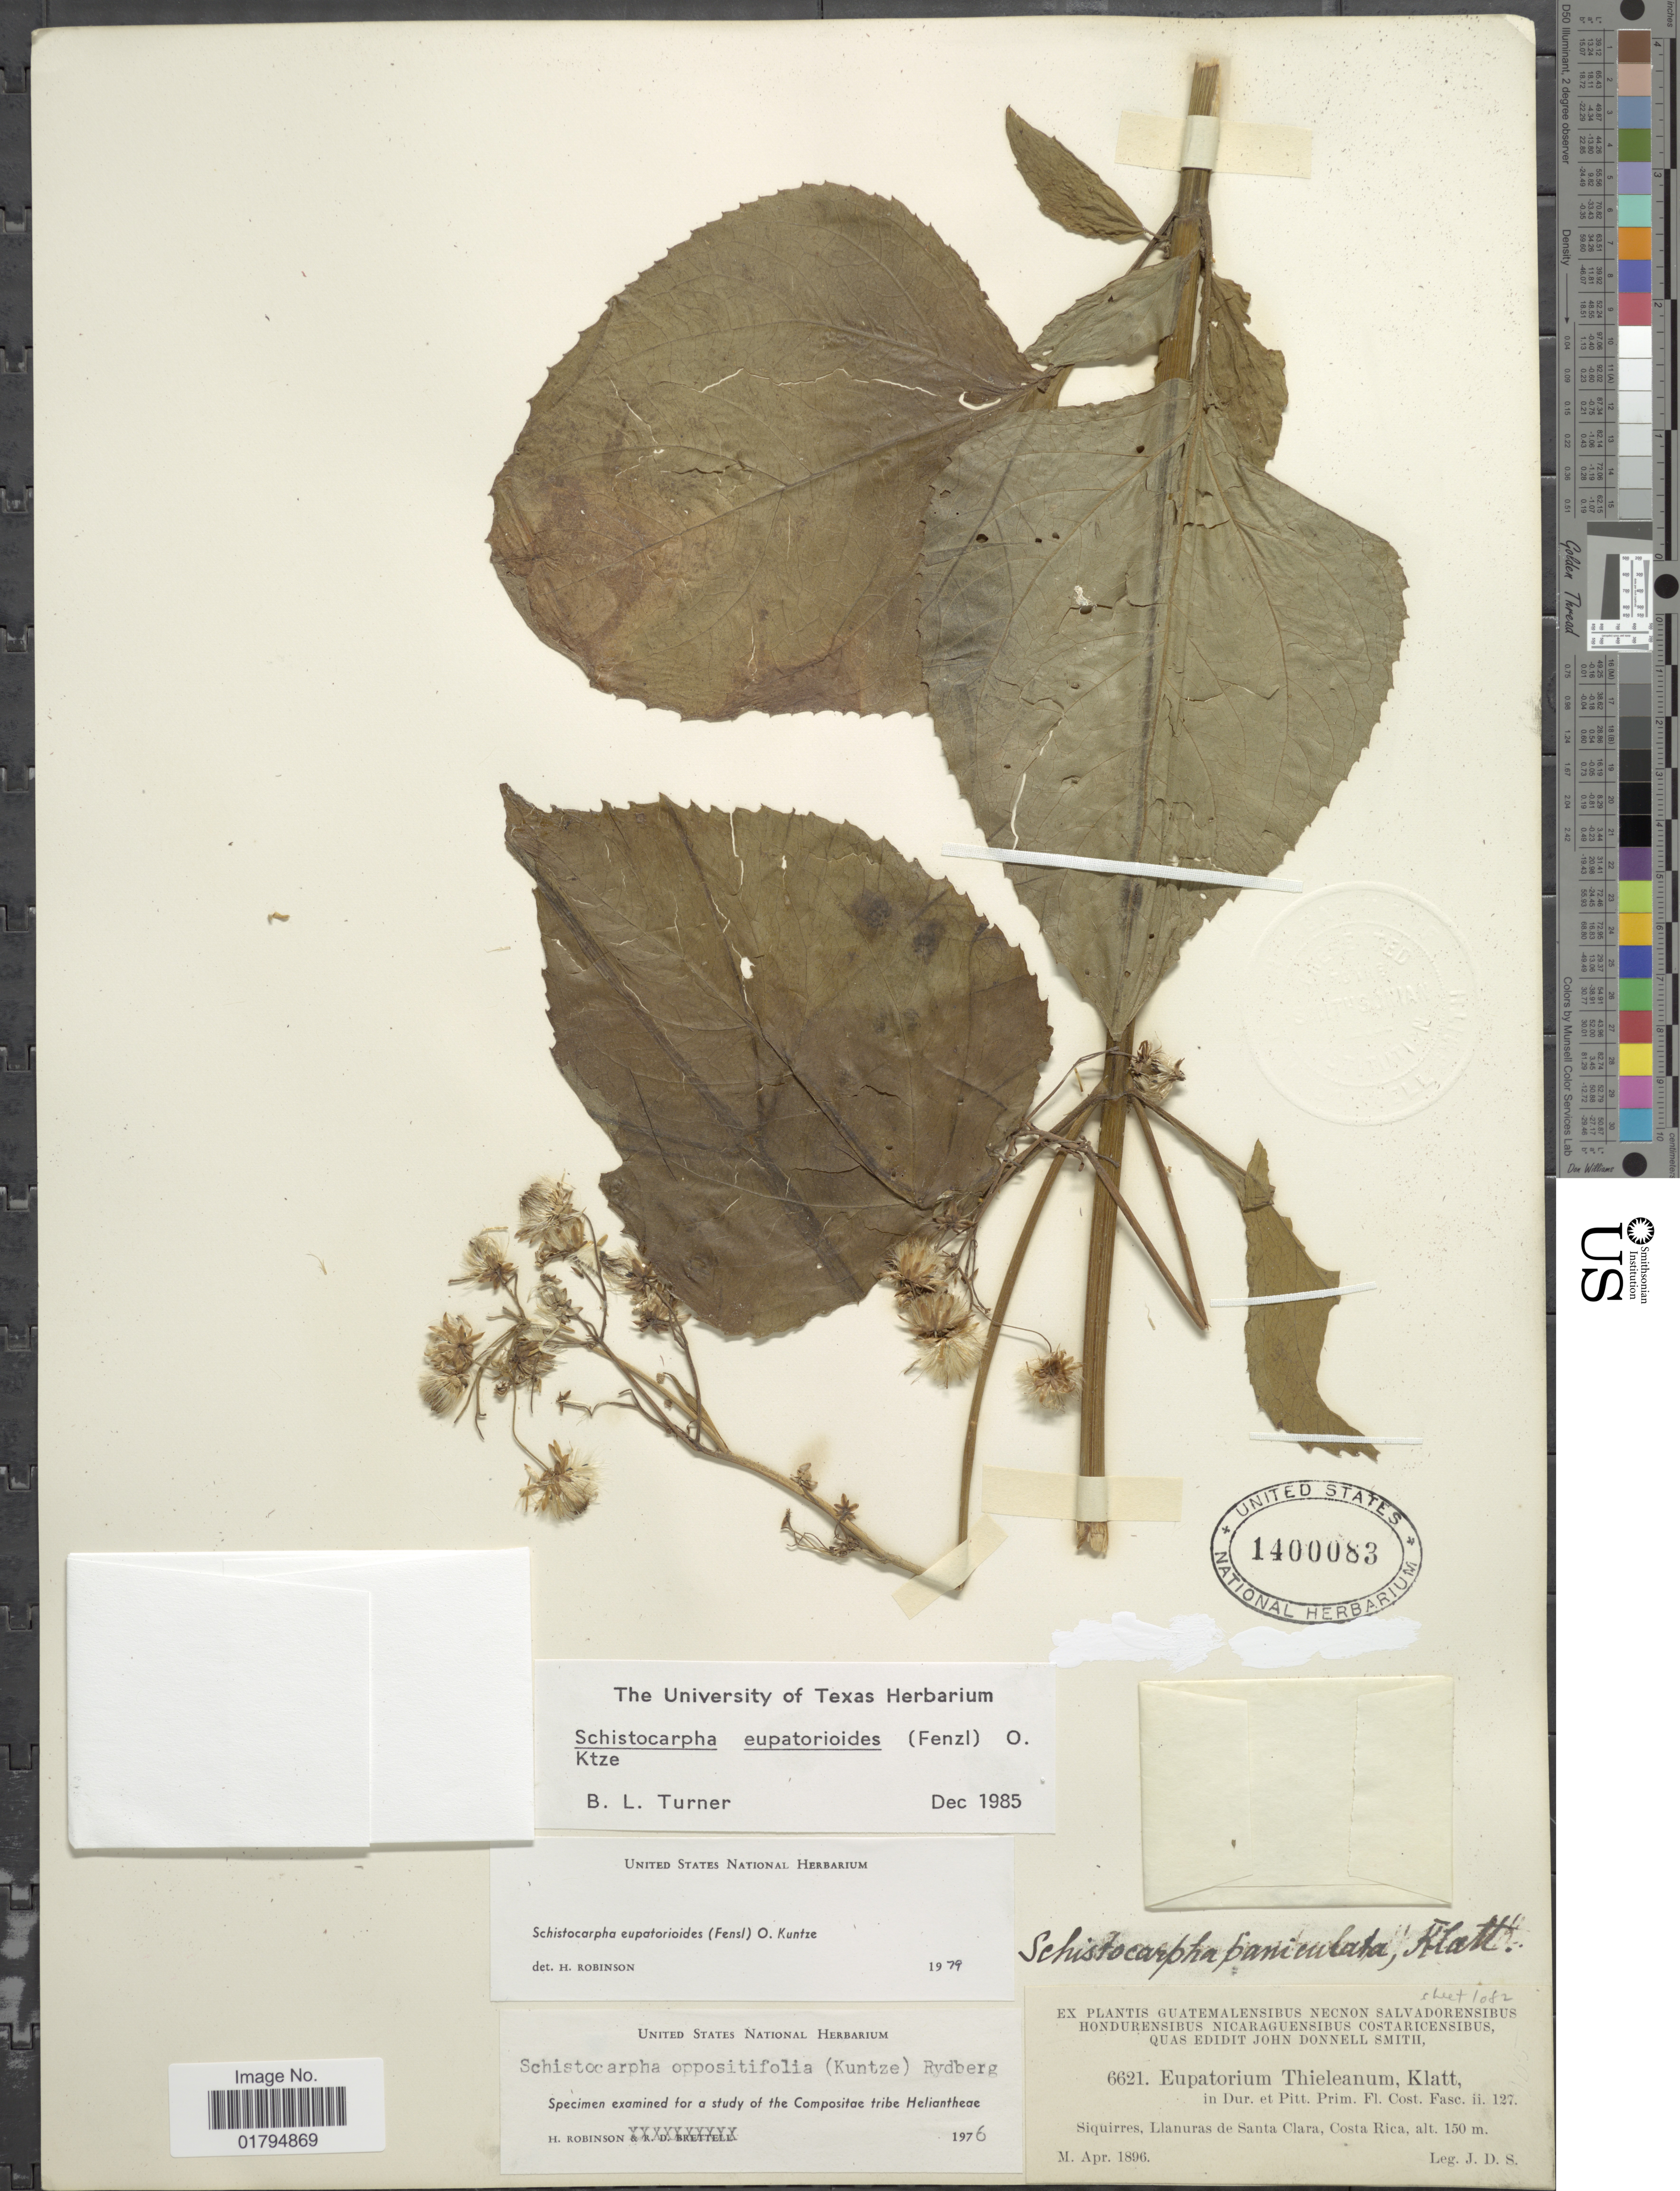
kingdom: Plantae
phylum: Tracheophyta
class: Magnoliopsida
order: Asterales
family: Asteraceae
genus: Schistocarpha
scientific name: Schistocarpha eupatorioides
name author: (Fenzl) Kuntze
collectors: J. Donnell Smith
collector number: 6621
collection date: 1896-04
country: Costa Rica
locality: Siquirres, Llanuras de Santa Clara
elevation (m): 150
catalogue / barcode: US 1400083